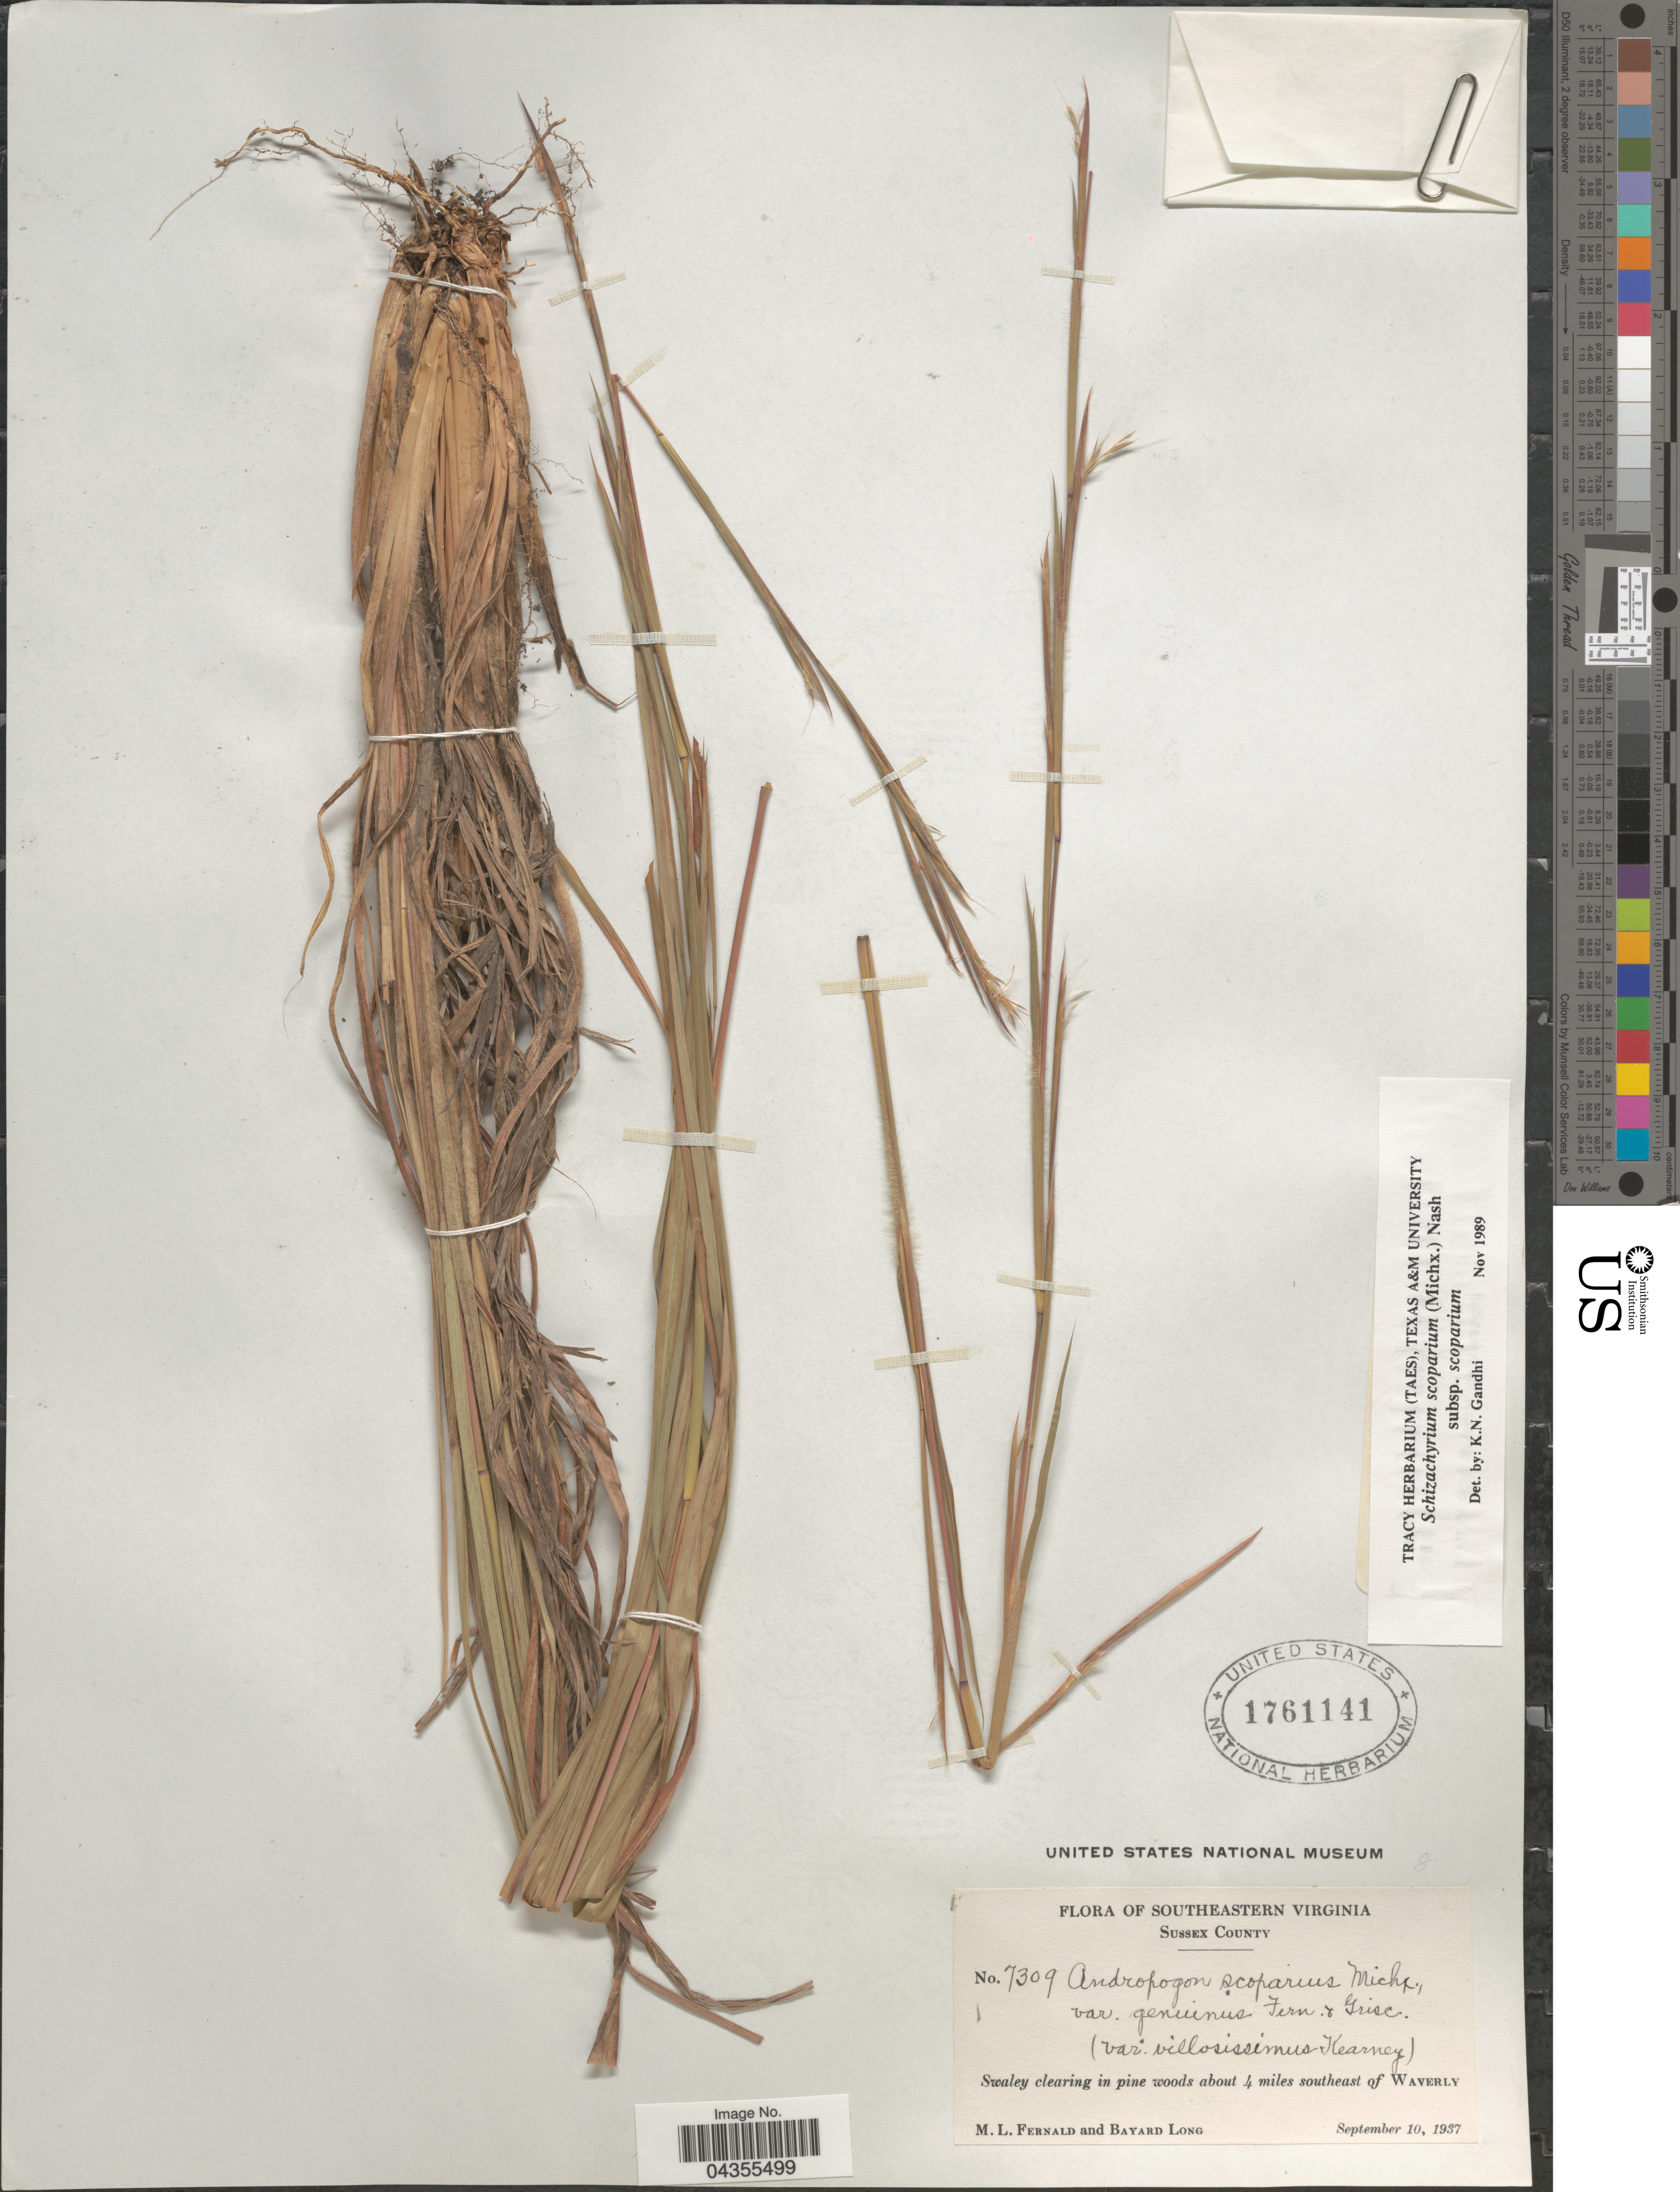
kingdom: Plantae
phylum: Tracheophyta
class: Liliopsida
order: Poales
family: Poaceae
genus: Schizachyrium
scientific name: Schizachyrium scoparium var. scoparium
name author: (Michx.) Nash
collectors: M. L. Fernald & B. Long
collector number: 7309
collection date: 1937-09-10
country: United States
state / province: Virginia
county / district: Sussex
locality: Southeastern Virginia. Sussex County. Swaley clearing in pine woods about 4 miles southeast of Waverly.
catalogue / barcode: US 1761141